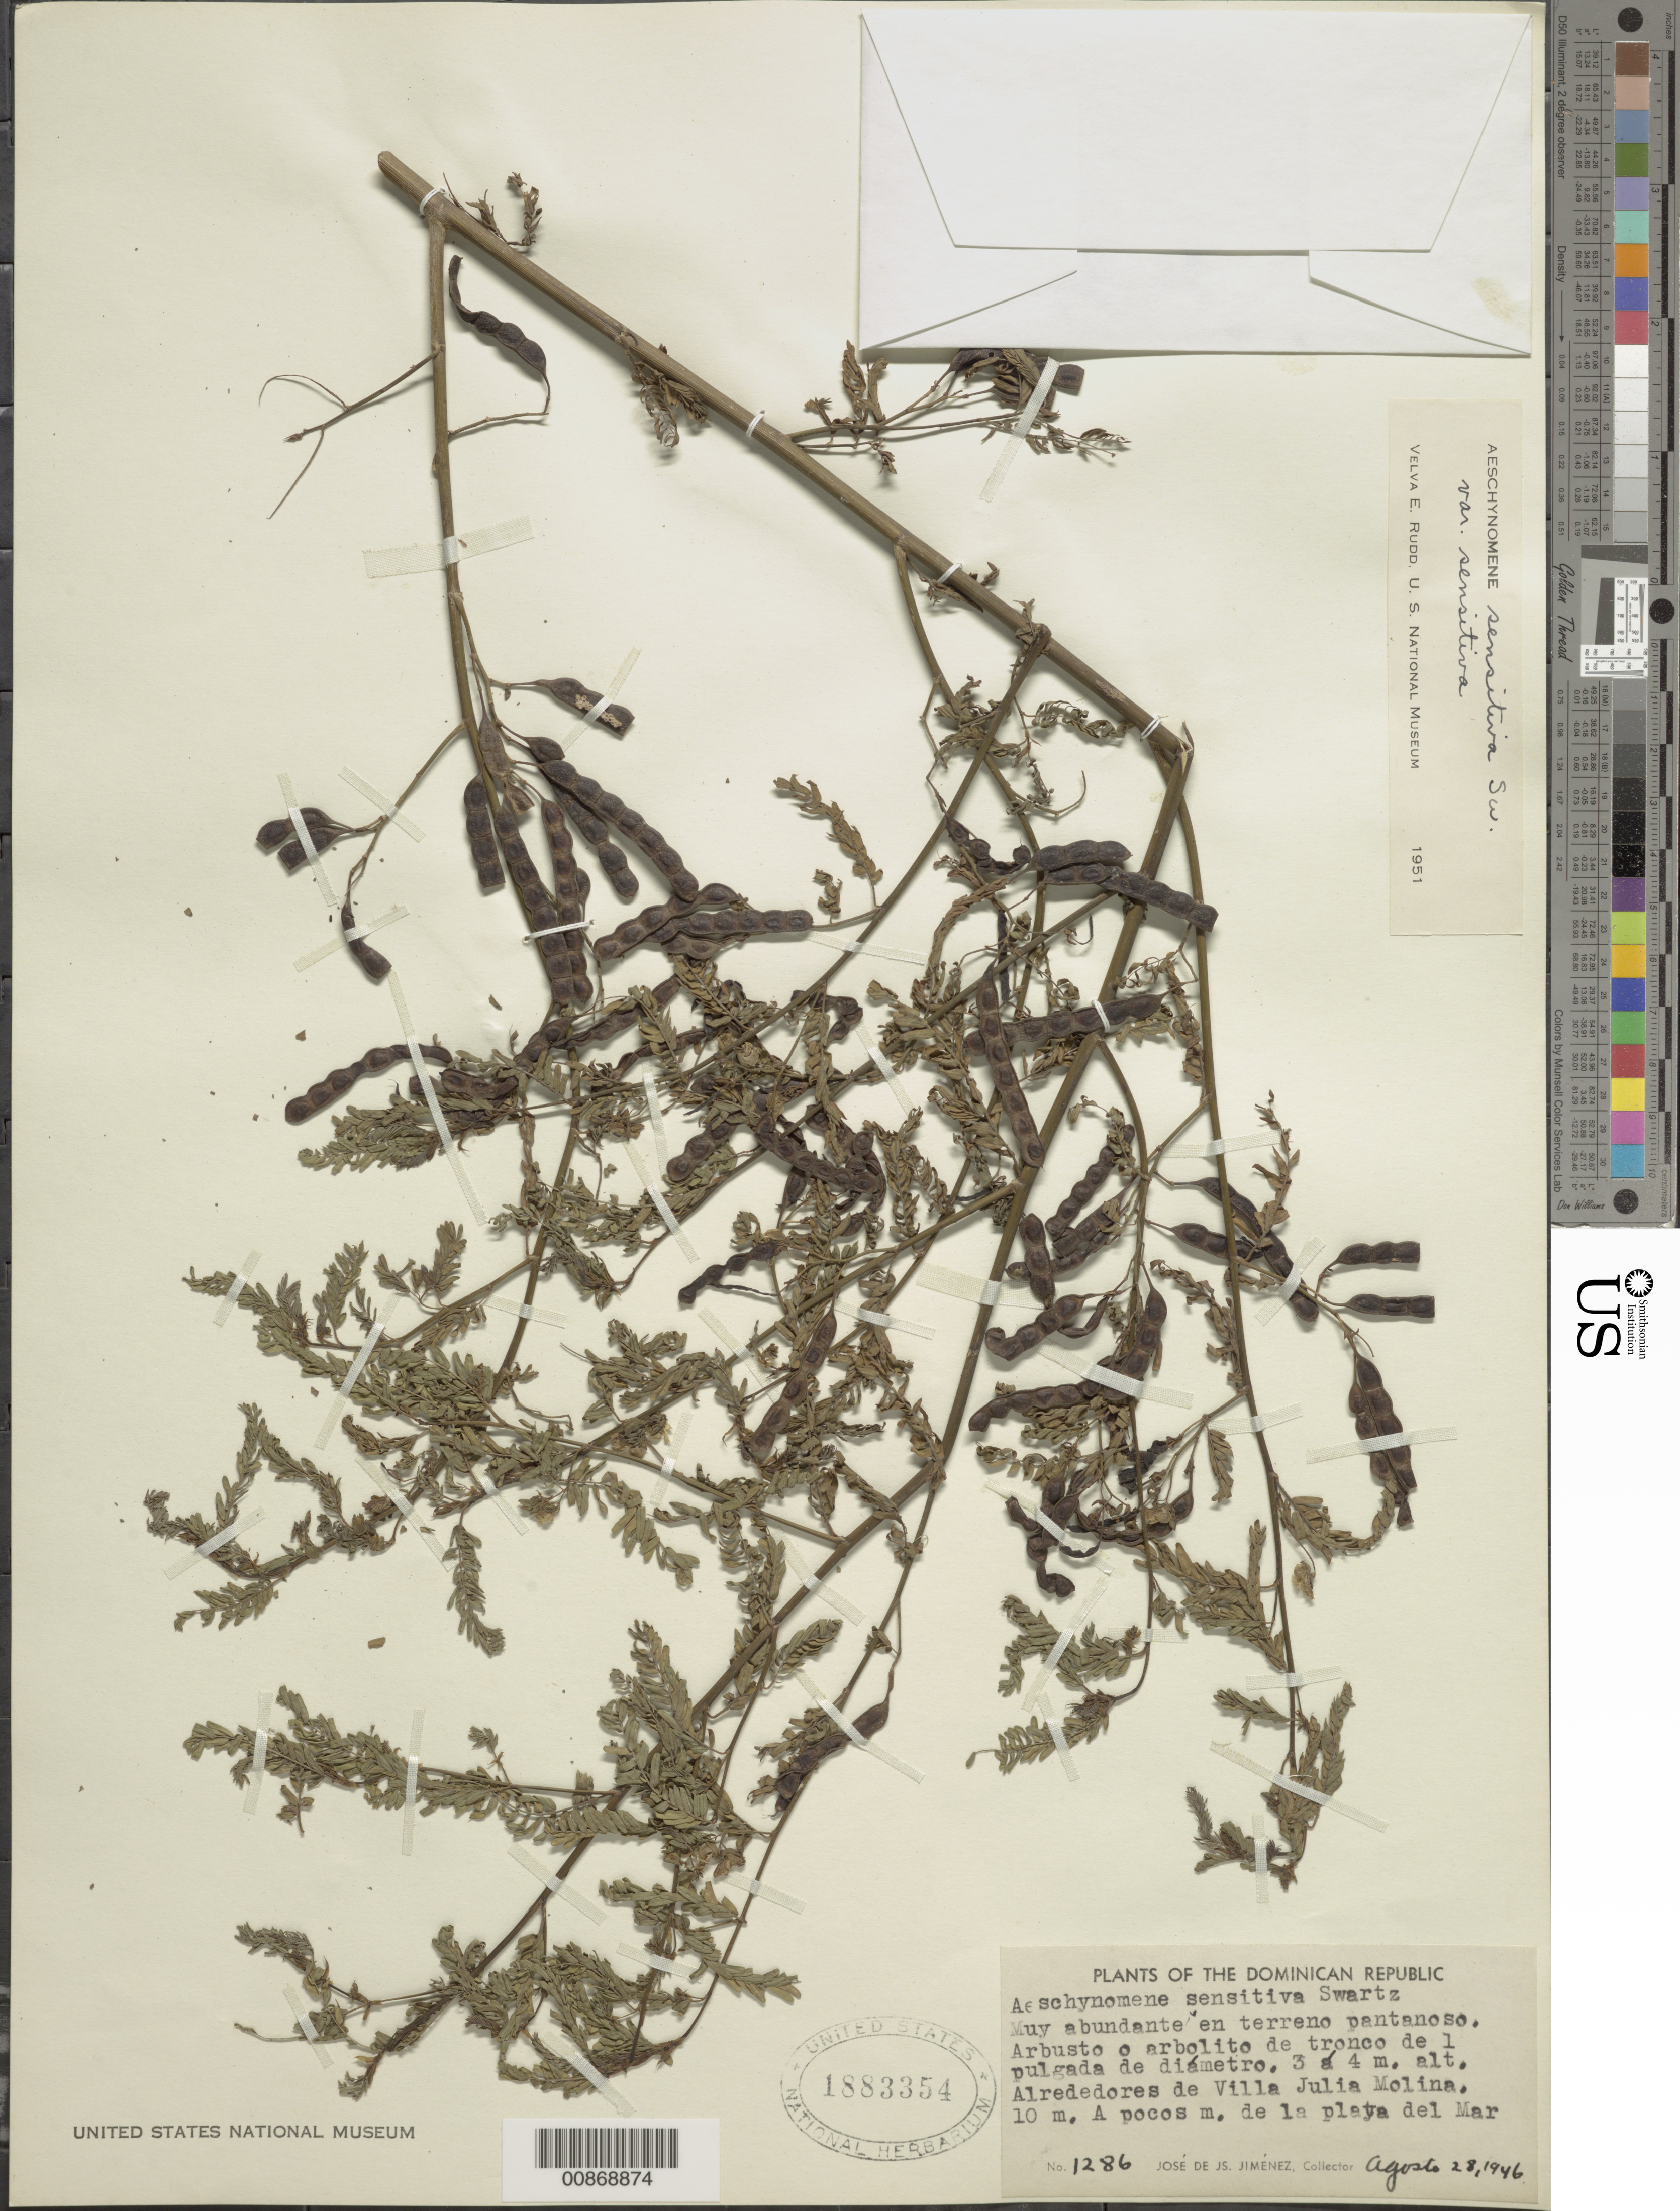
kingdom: Plantae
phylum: Tracheophyta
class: Magnoliopsida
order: Fabales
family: Fabaceae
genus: Aeschynomene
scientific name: Aeschynomene sensitiva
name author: Sw.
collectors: J. J. Jiménez Almonte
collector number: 1286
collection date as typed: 28 Aug 1946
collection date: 1946-08-28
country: Dominican Republic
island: Hispaniola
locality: Alrededores de Villa Julia Molina, a pocos mts. De la playa del mar.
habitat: Muy abundante en terreno pantanoso.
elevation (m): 10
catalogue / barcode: US 1883354